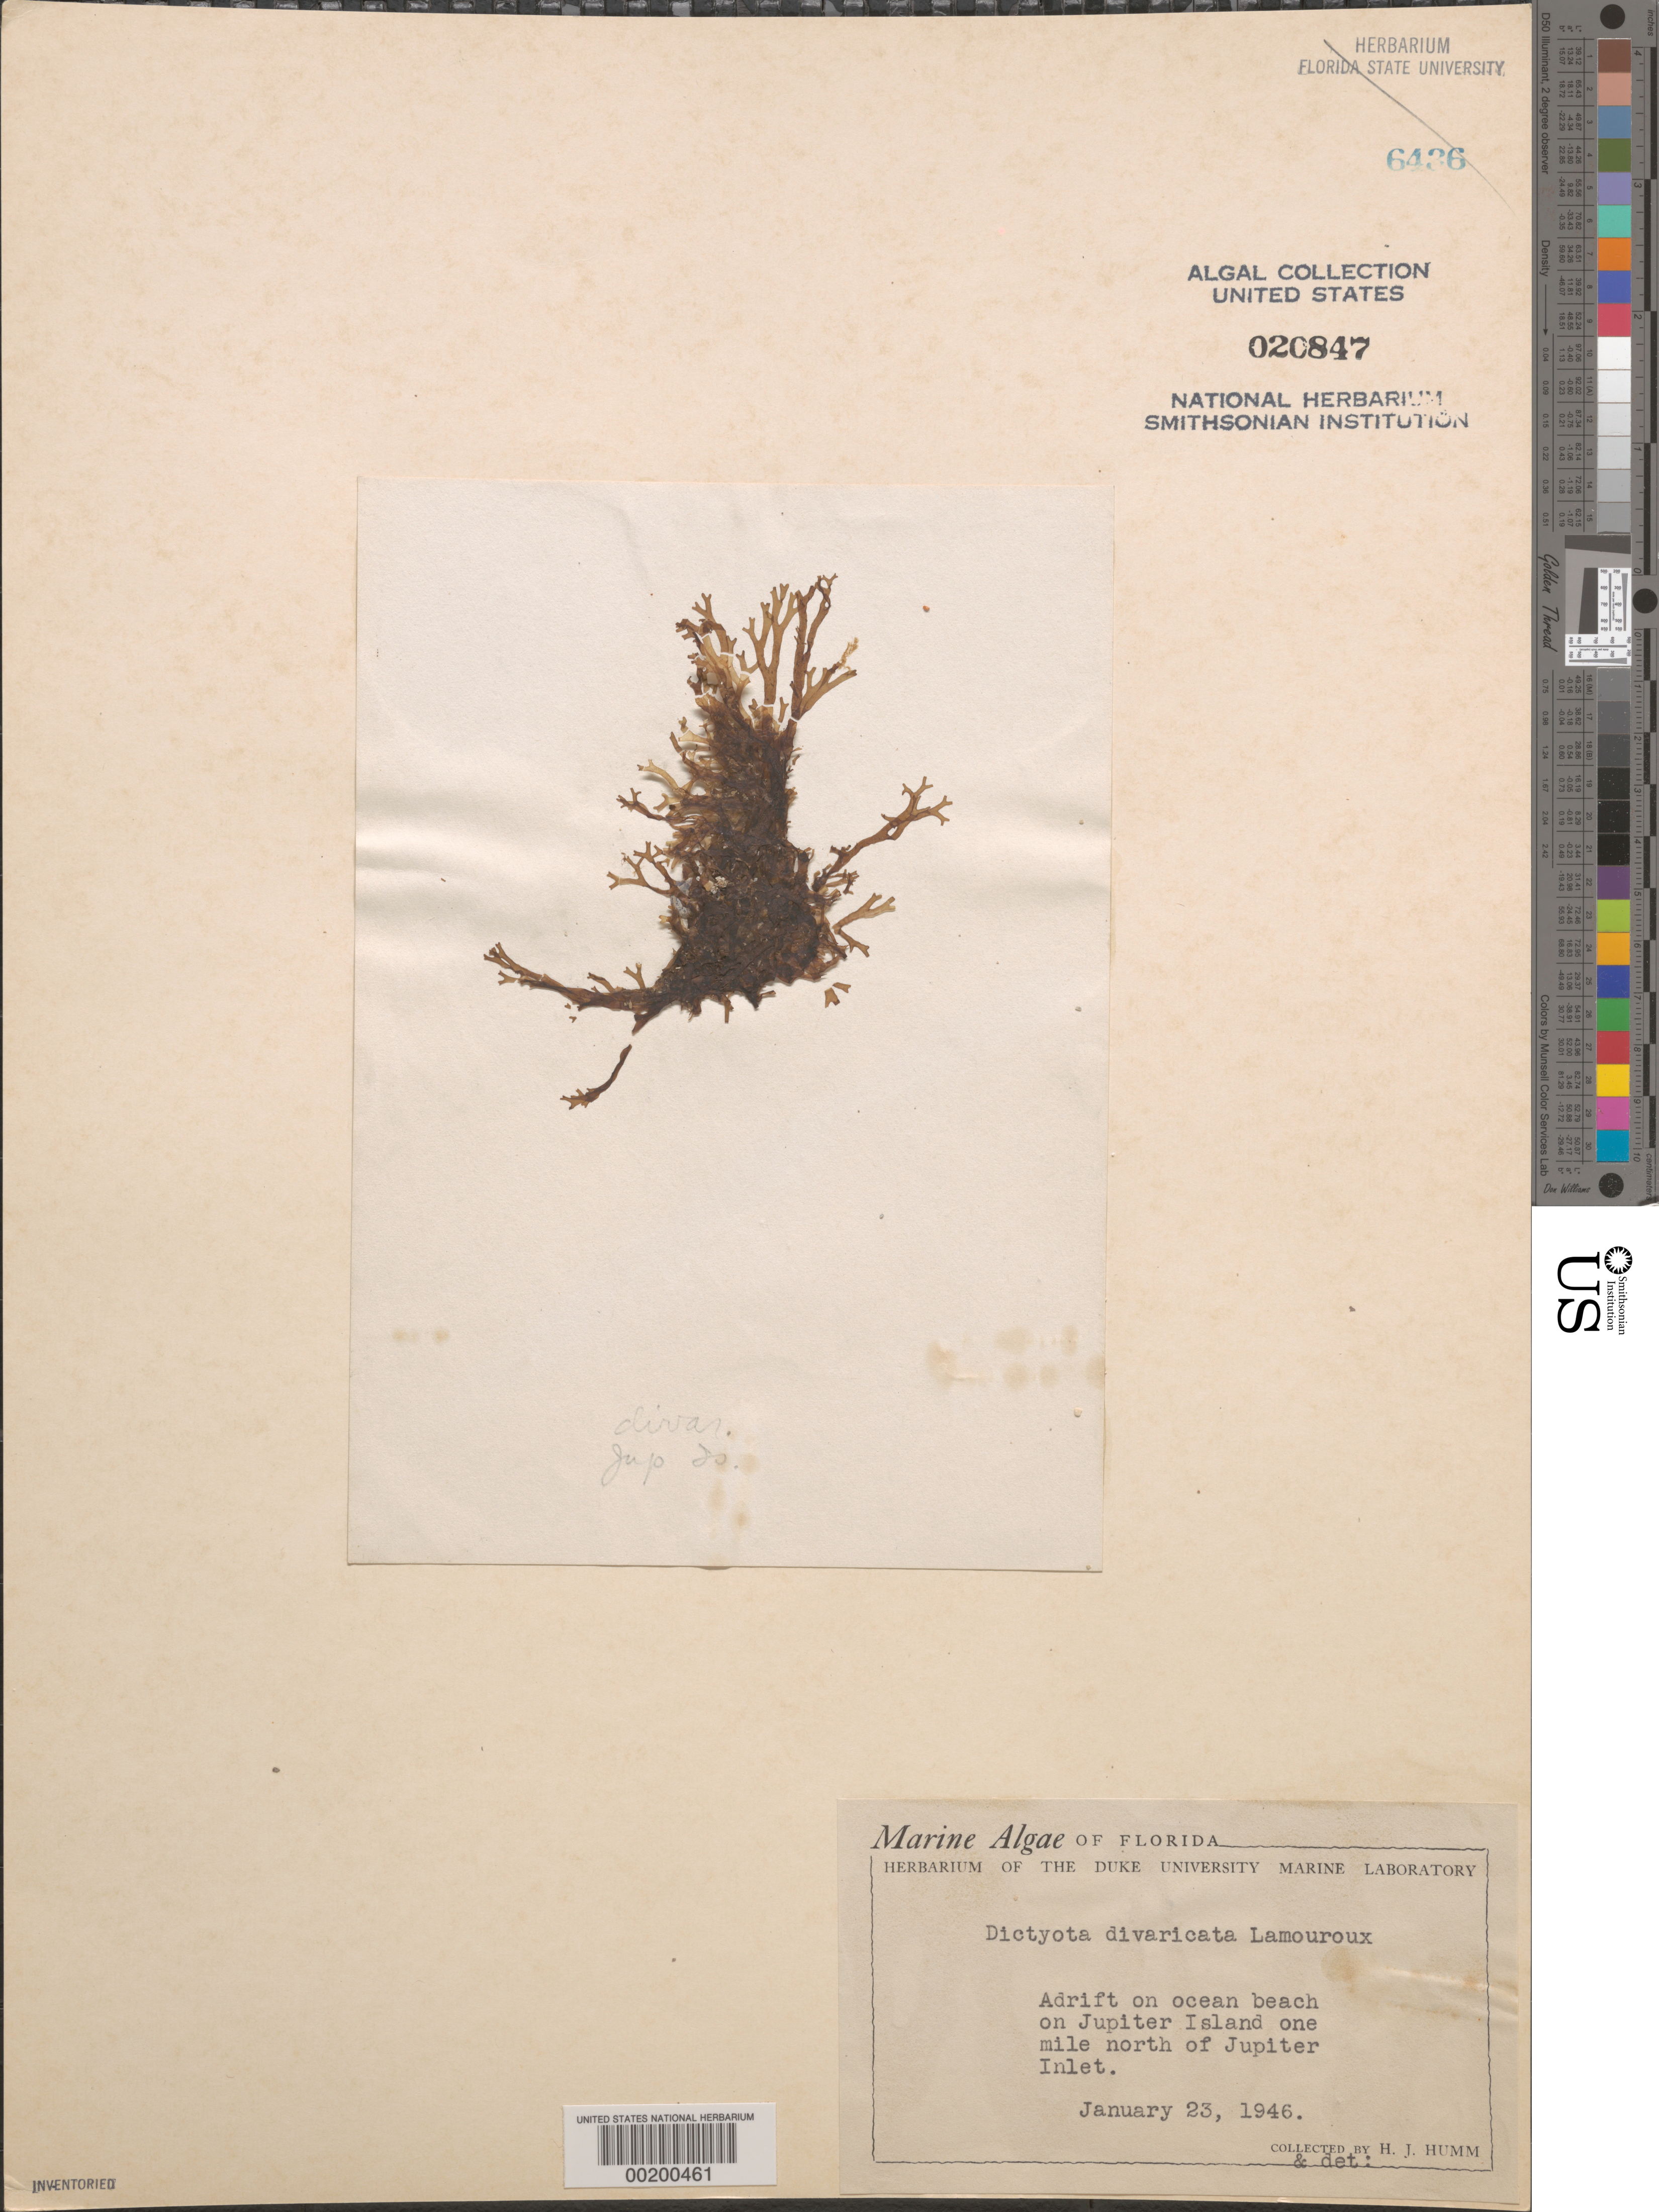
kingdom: Chromista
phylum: Ochrophyta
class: Phaeophyceae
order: Dictyotales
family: Dictyotaceae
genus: Dictyota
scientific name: Dictyota divaricata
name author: J.V.Lamouroux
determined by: Humm, Harold J.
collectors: H. J. Humm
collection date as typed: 23 Jan 1946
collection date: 1946-01-23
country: United States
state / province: Florida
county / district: Palm Beach County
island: Jupiter Island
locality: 1 mile north of Jupiter Inlet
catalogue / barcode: US 20847